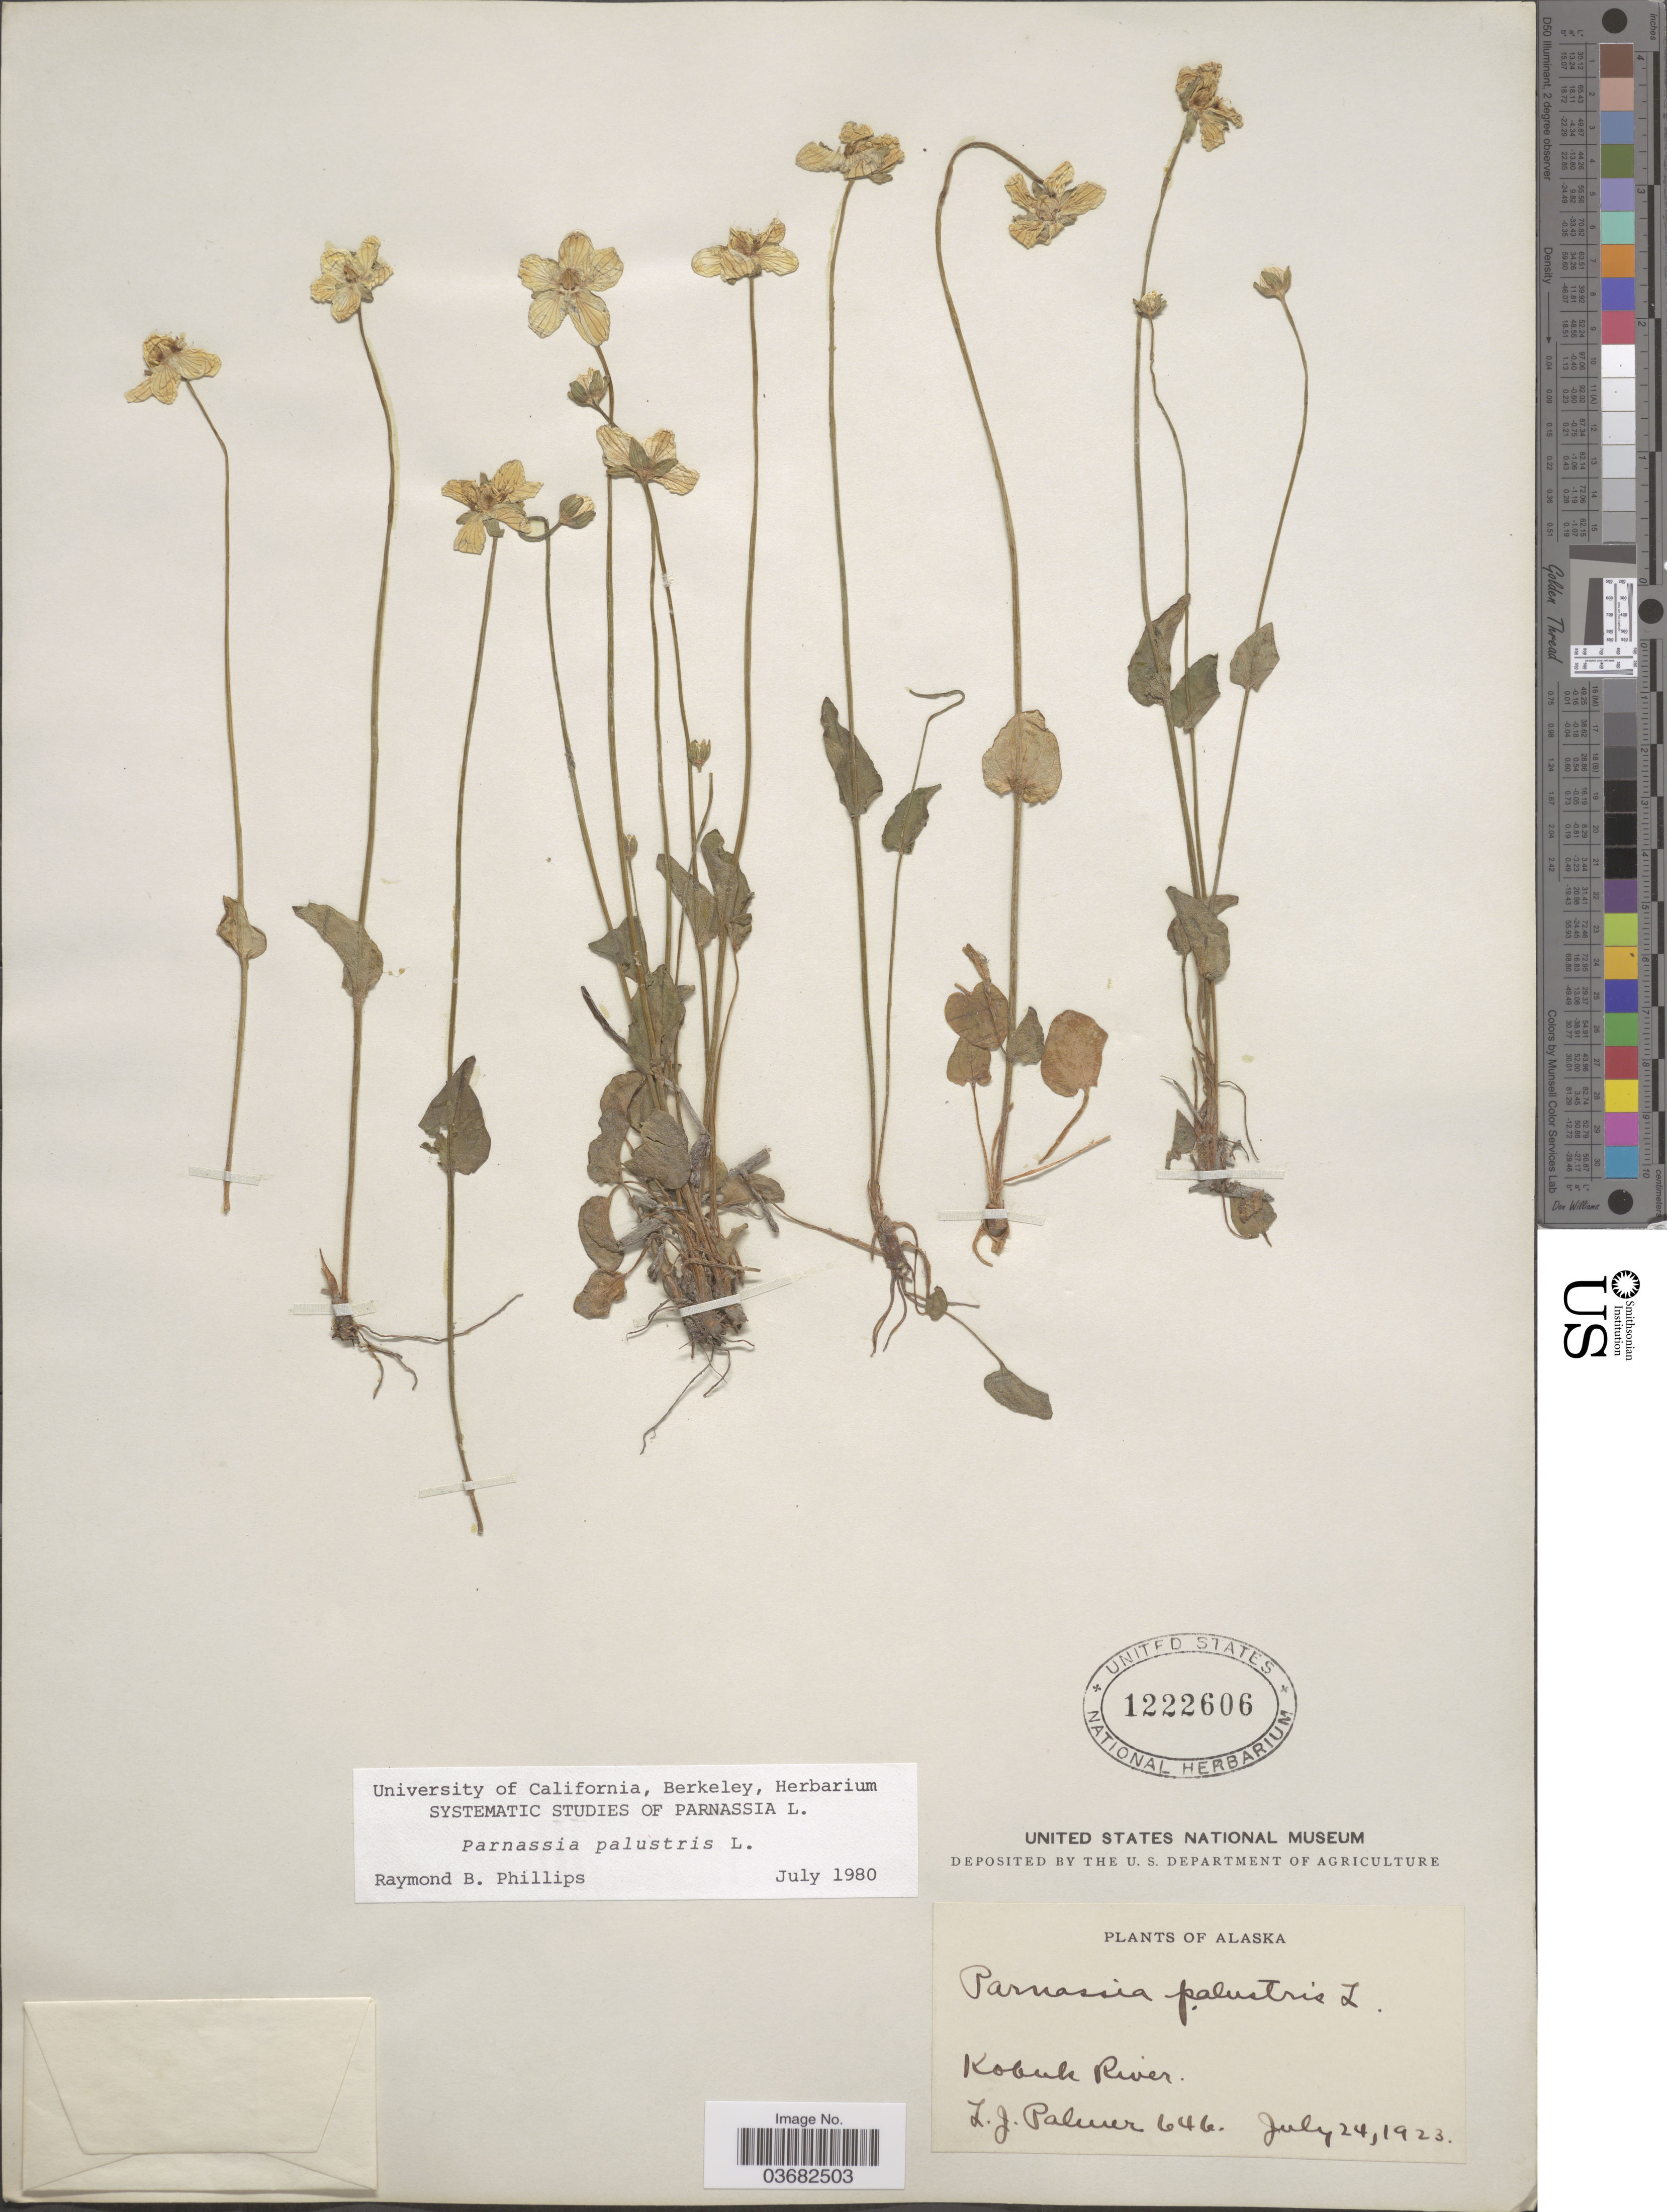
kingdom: Plantae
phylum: Tracheophyta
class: Magnoliopsida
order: Celastrales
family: Parnassiaceae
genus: Parnassia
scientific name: Parnassia palustris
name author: L.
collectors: L. J. Palmer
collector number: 646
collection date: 1923-07-24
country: United States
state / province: Alaska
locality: Kobuk River.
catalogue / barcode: US 1222606